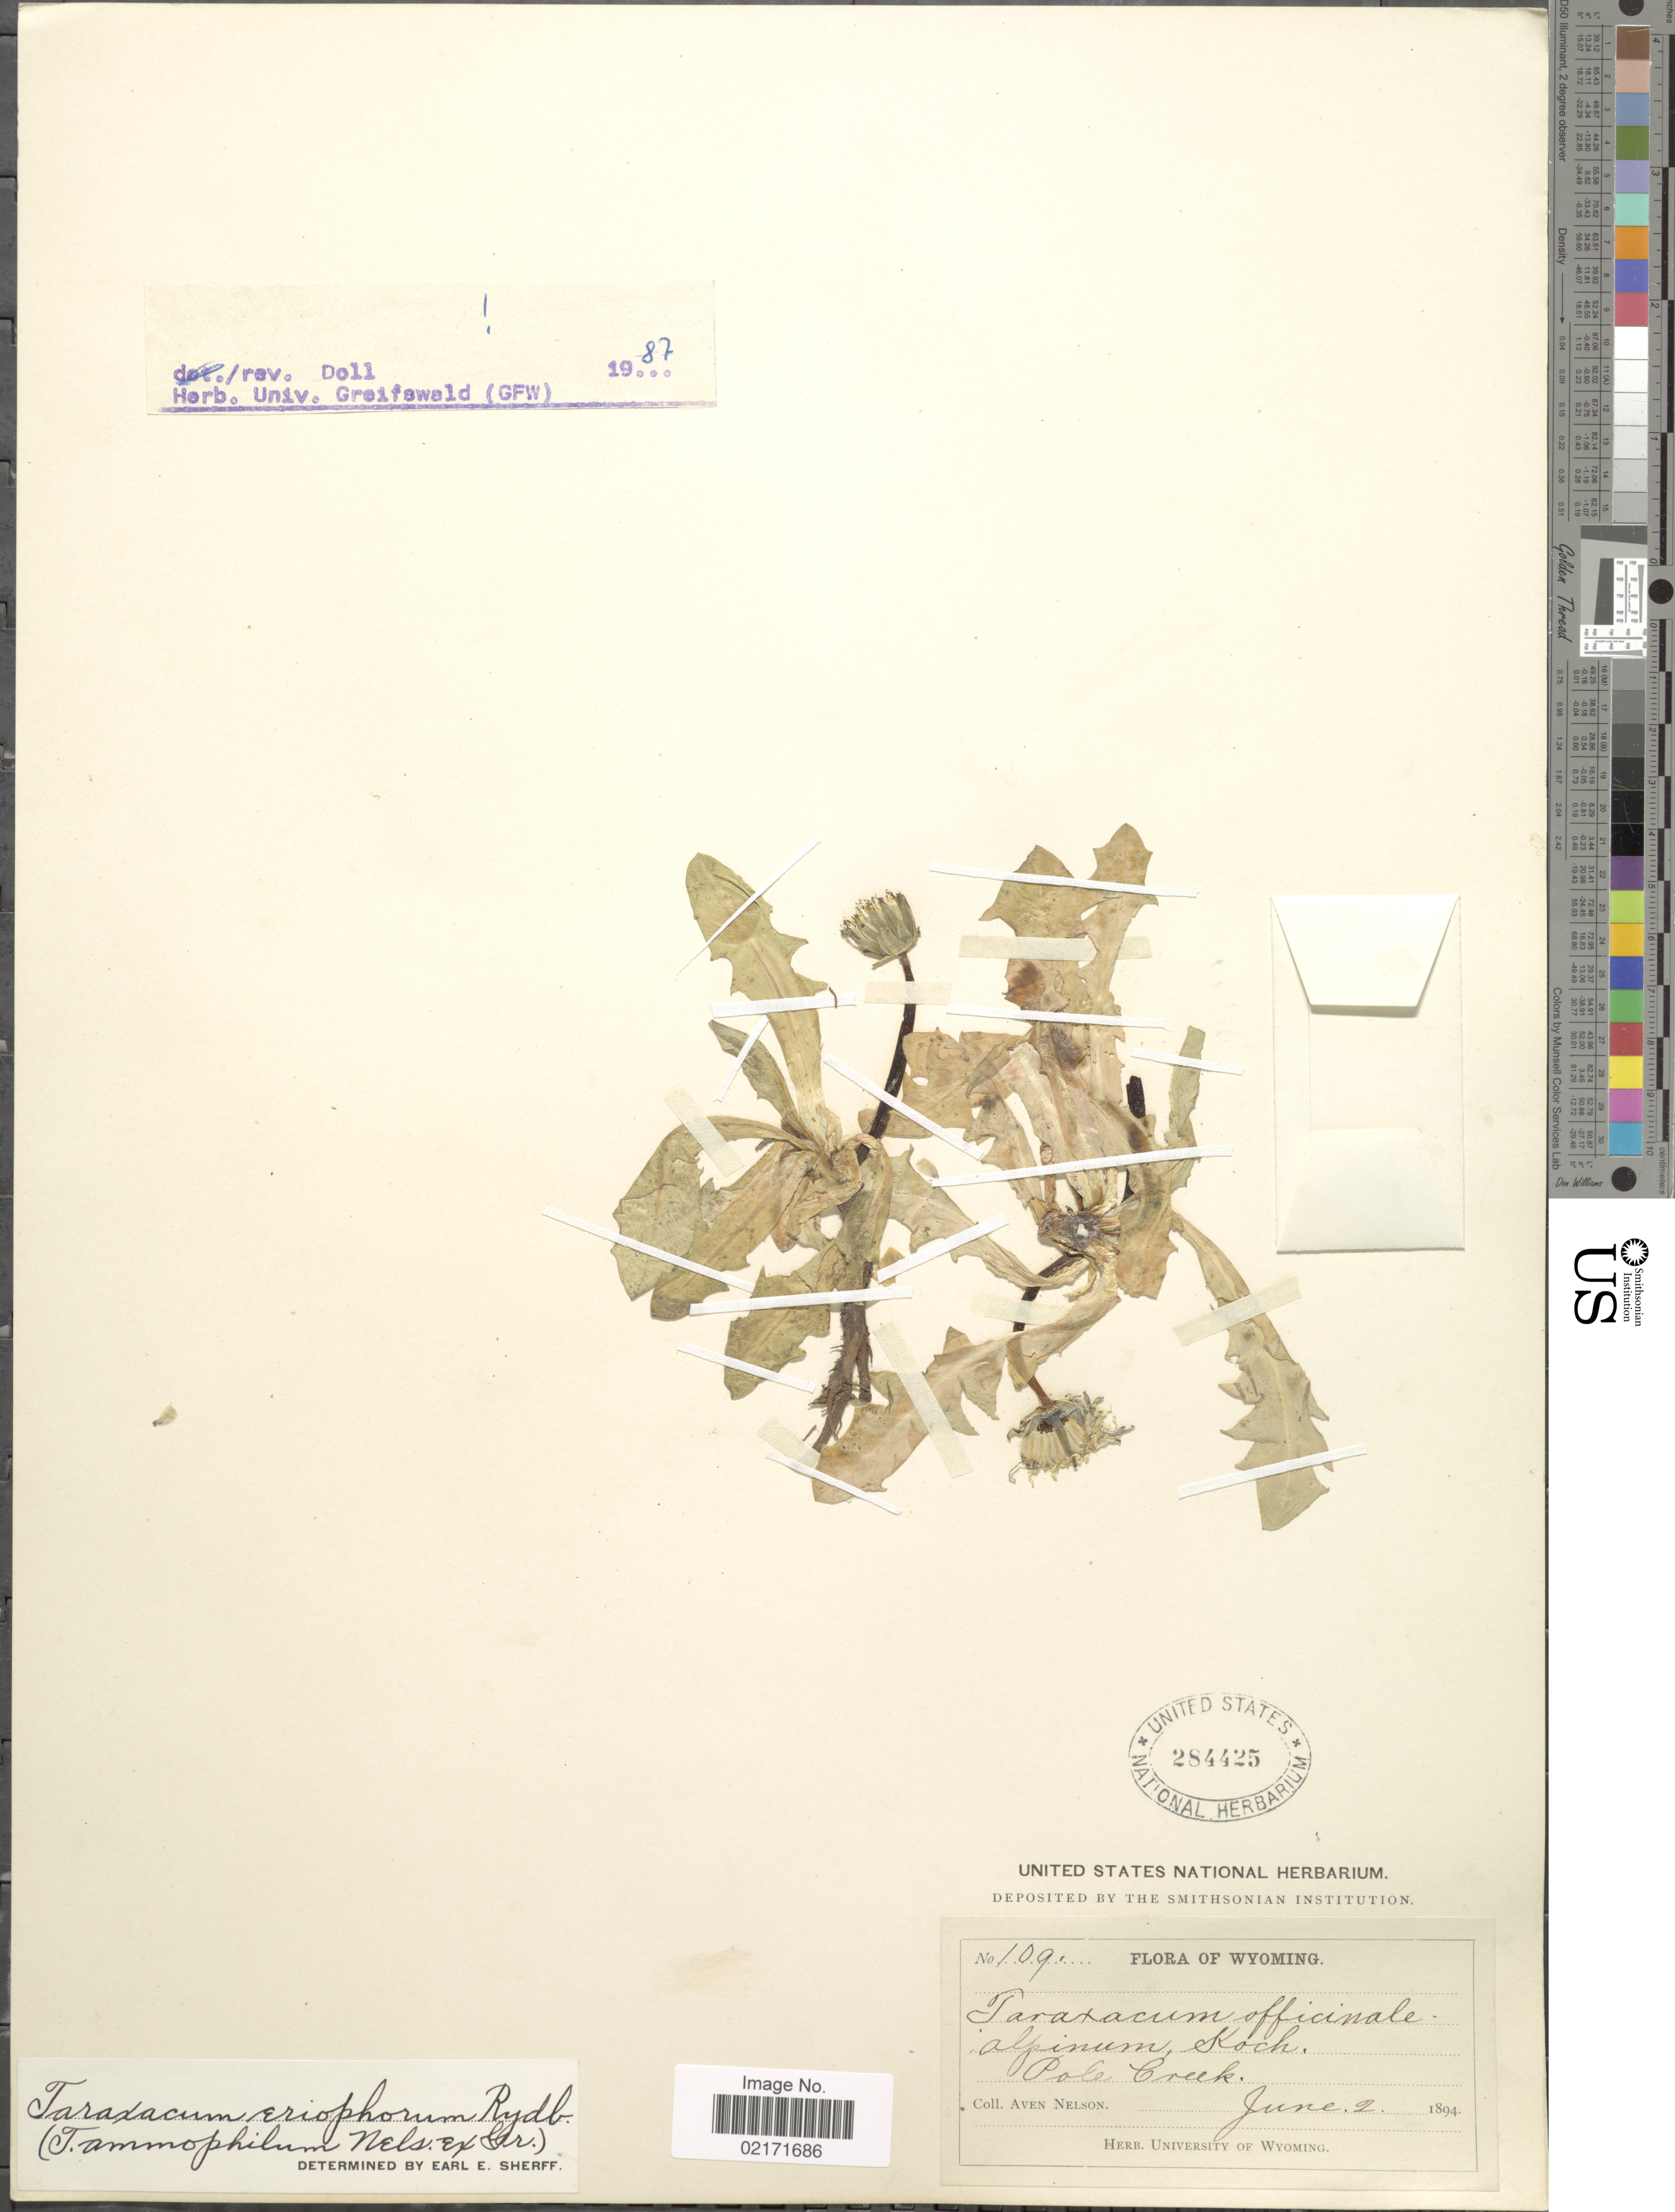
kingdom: Plantae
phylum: Tracheophyta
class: Magnoliopsida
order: Asterales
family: Asteraceae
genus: Taraxacum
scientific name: Taraxacum eriophorum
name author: Rydb.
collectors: A. Nelson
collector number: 109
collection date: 1894-06-02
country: United States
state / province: Wyoming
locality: Pole Creek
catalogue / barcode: US 284425